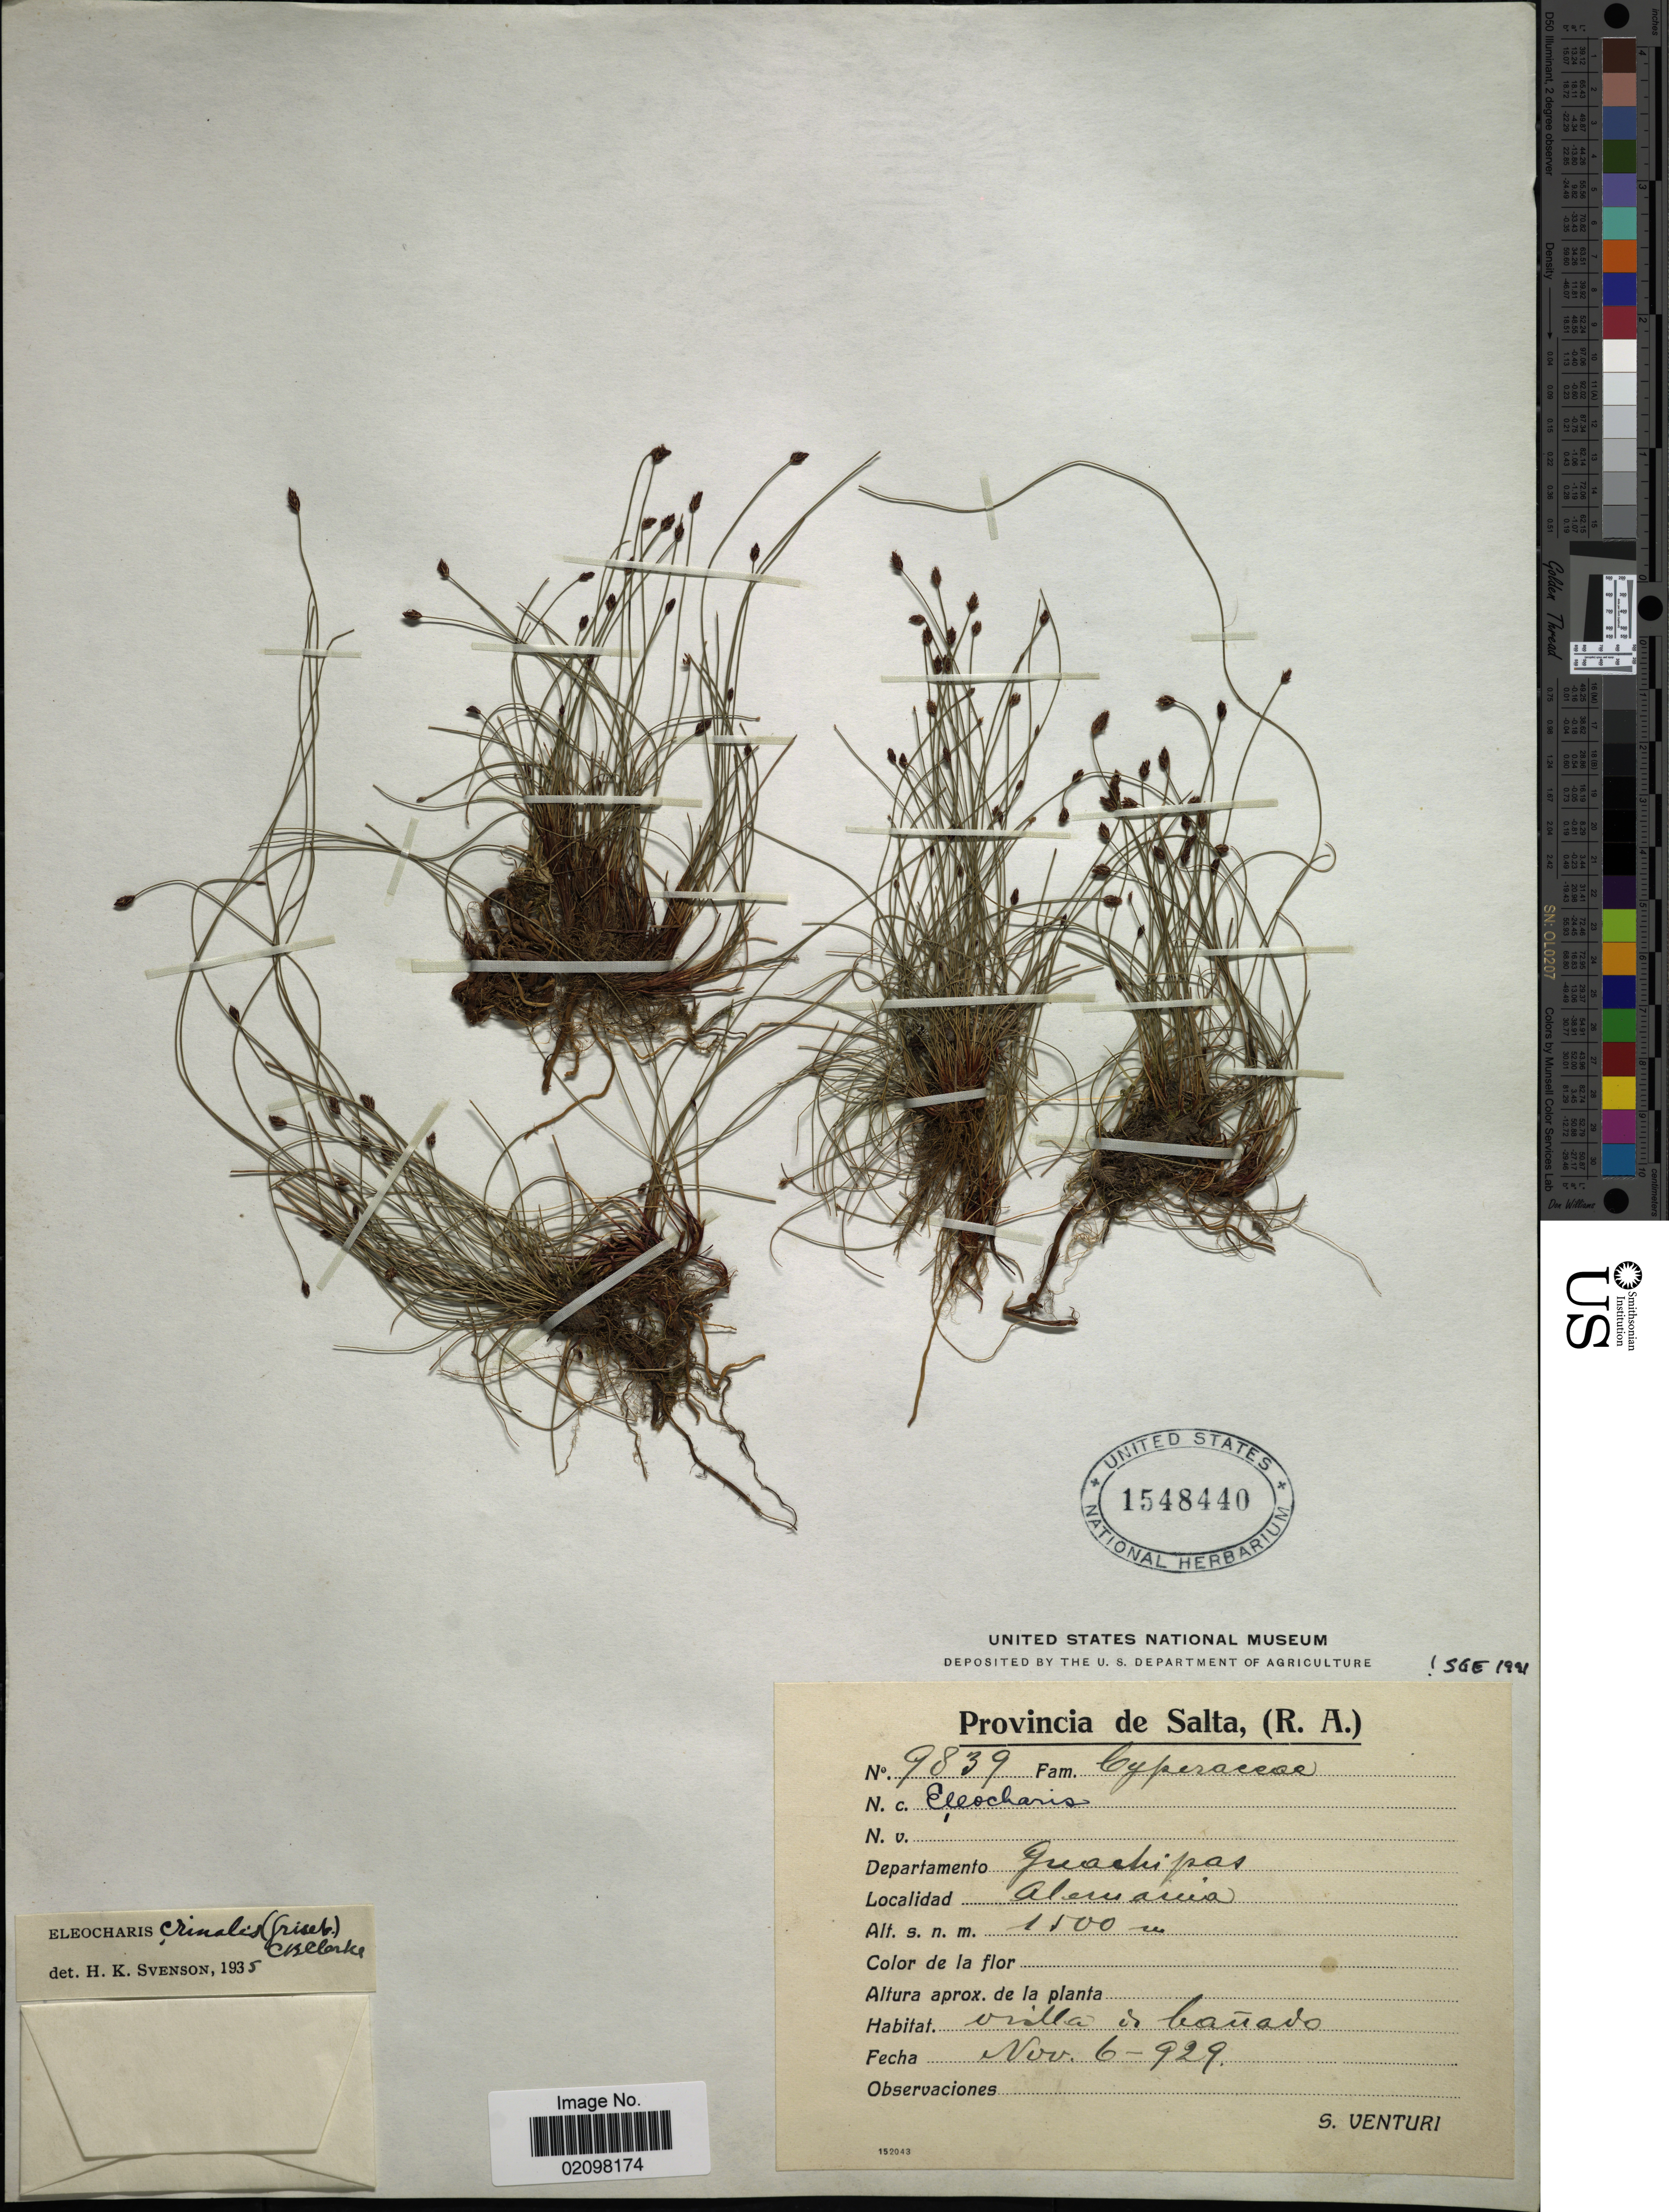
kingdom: Plantae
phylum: Tracheophyta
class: Liliopsida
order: Poales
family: Cyperaceae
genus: Eleocharis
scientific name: Eleocharis crinalis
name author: (Griseb.) C.B. Clarke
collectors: S. Venturi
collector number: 9839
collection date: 1929-11-06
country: Argentina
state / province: Salta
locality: (R.A.) Departamento Guachipas. Alemania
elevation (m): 1500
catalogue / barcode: US 1548440